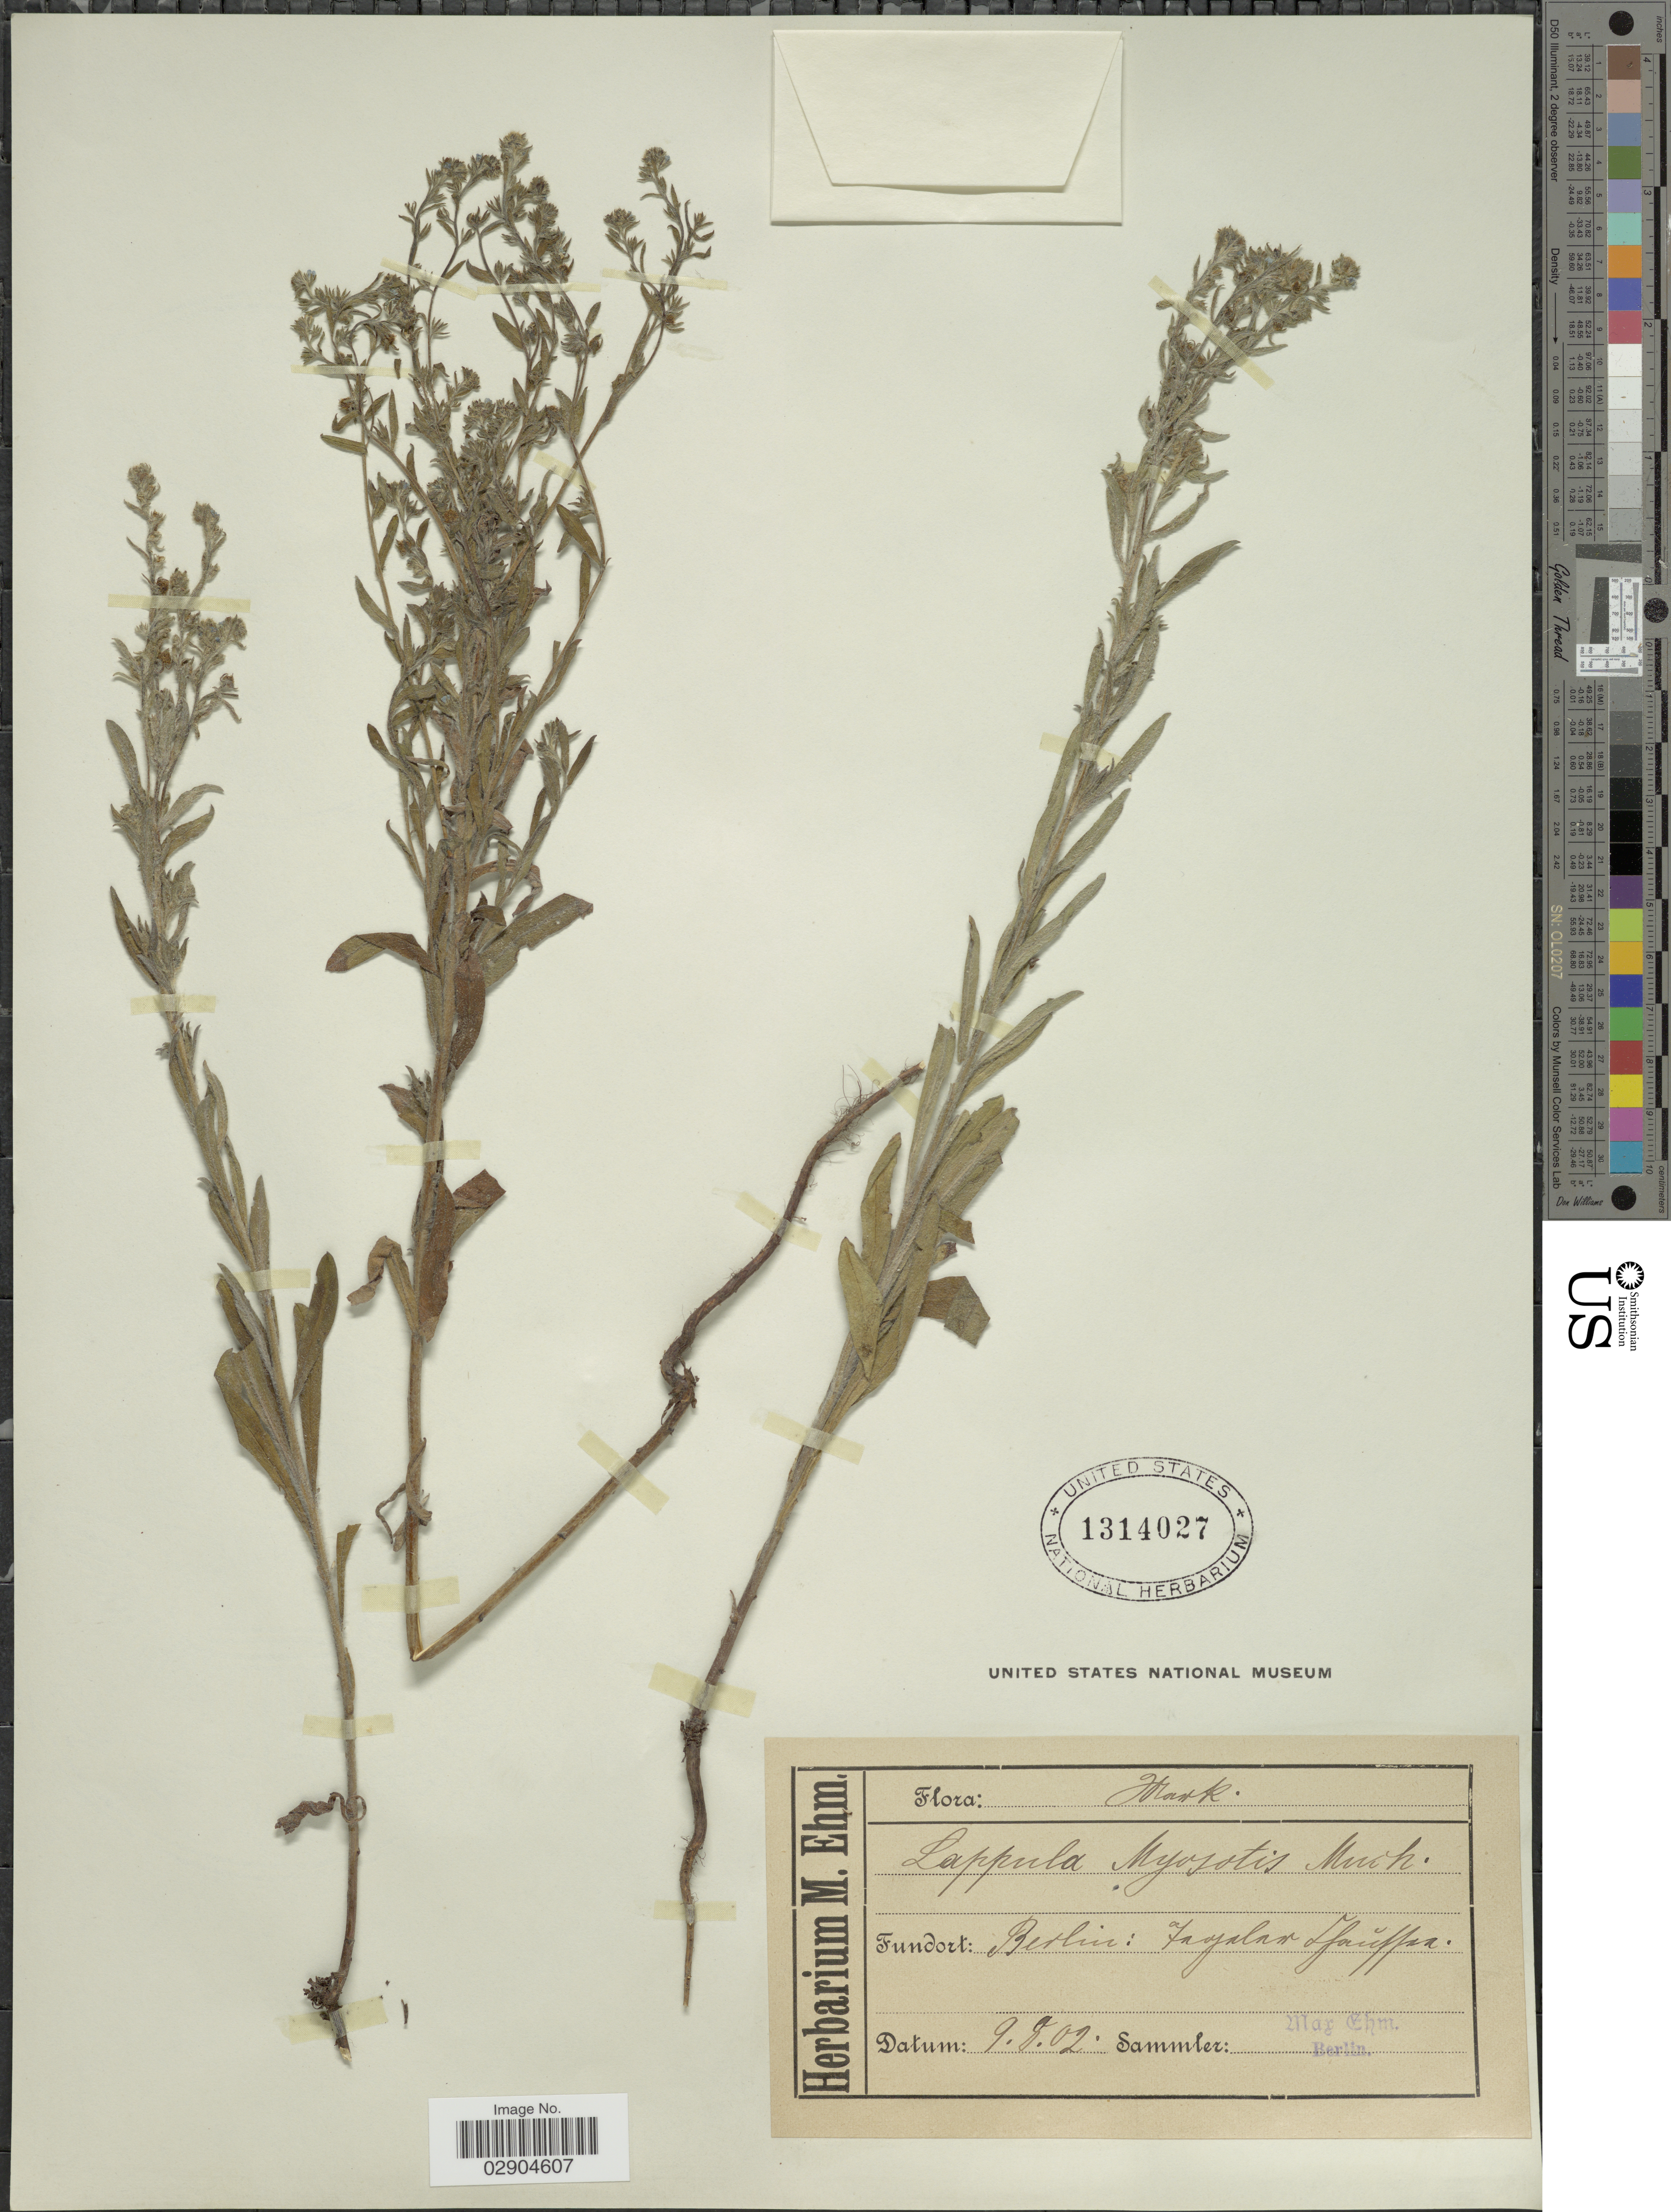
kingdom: Plantae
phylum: Tracheophyta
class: Magnoliopsida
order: Boraginales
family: Boraginaceae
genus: Lappula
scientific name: Lappula myosotis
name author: Moench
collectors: M. Ehm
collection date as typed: Transcribed d/m/y: 9/8/2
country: Germany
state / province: Berlin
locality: [illegible text]. Berlin: Fayalam Shaüffar.[interpreted]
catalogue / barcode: US 1314027